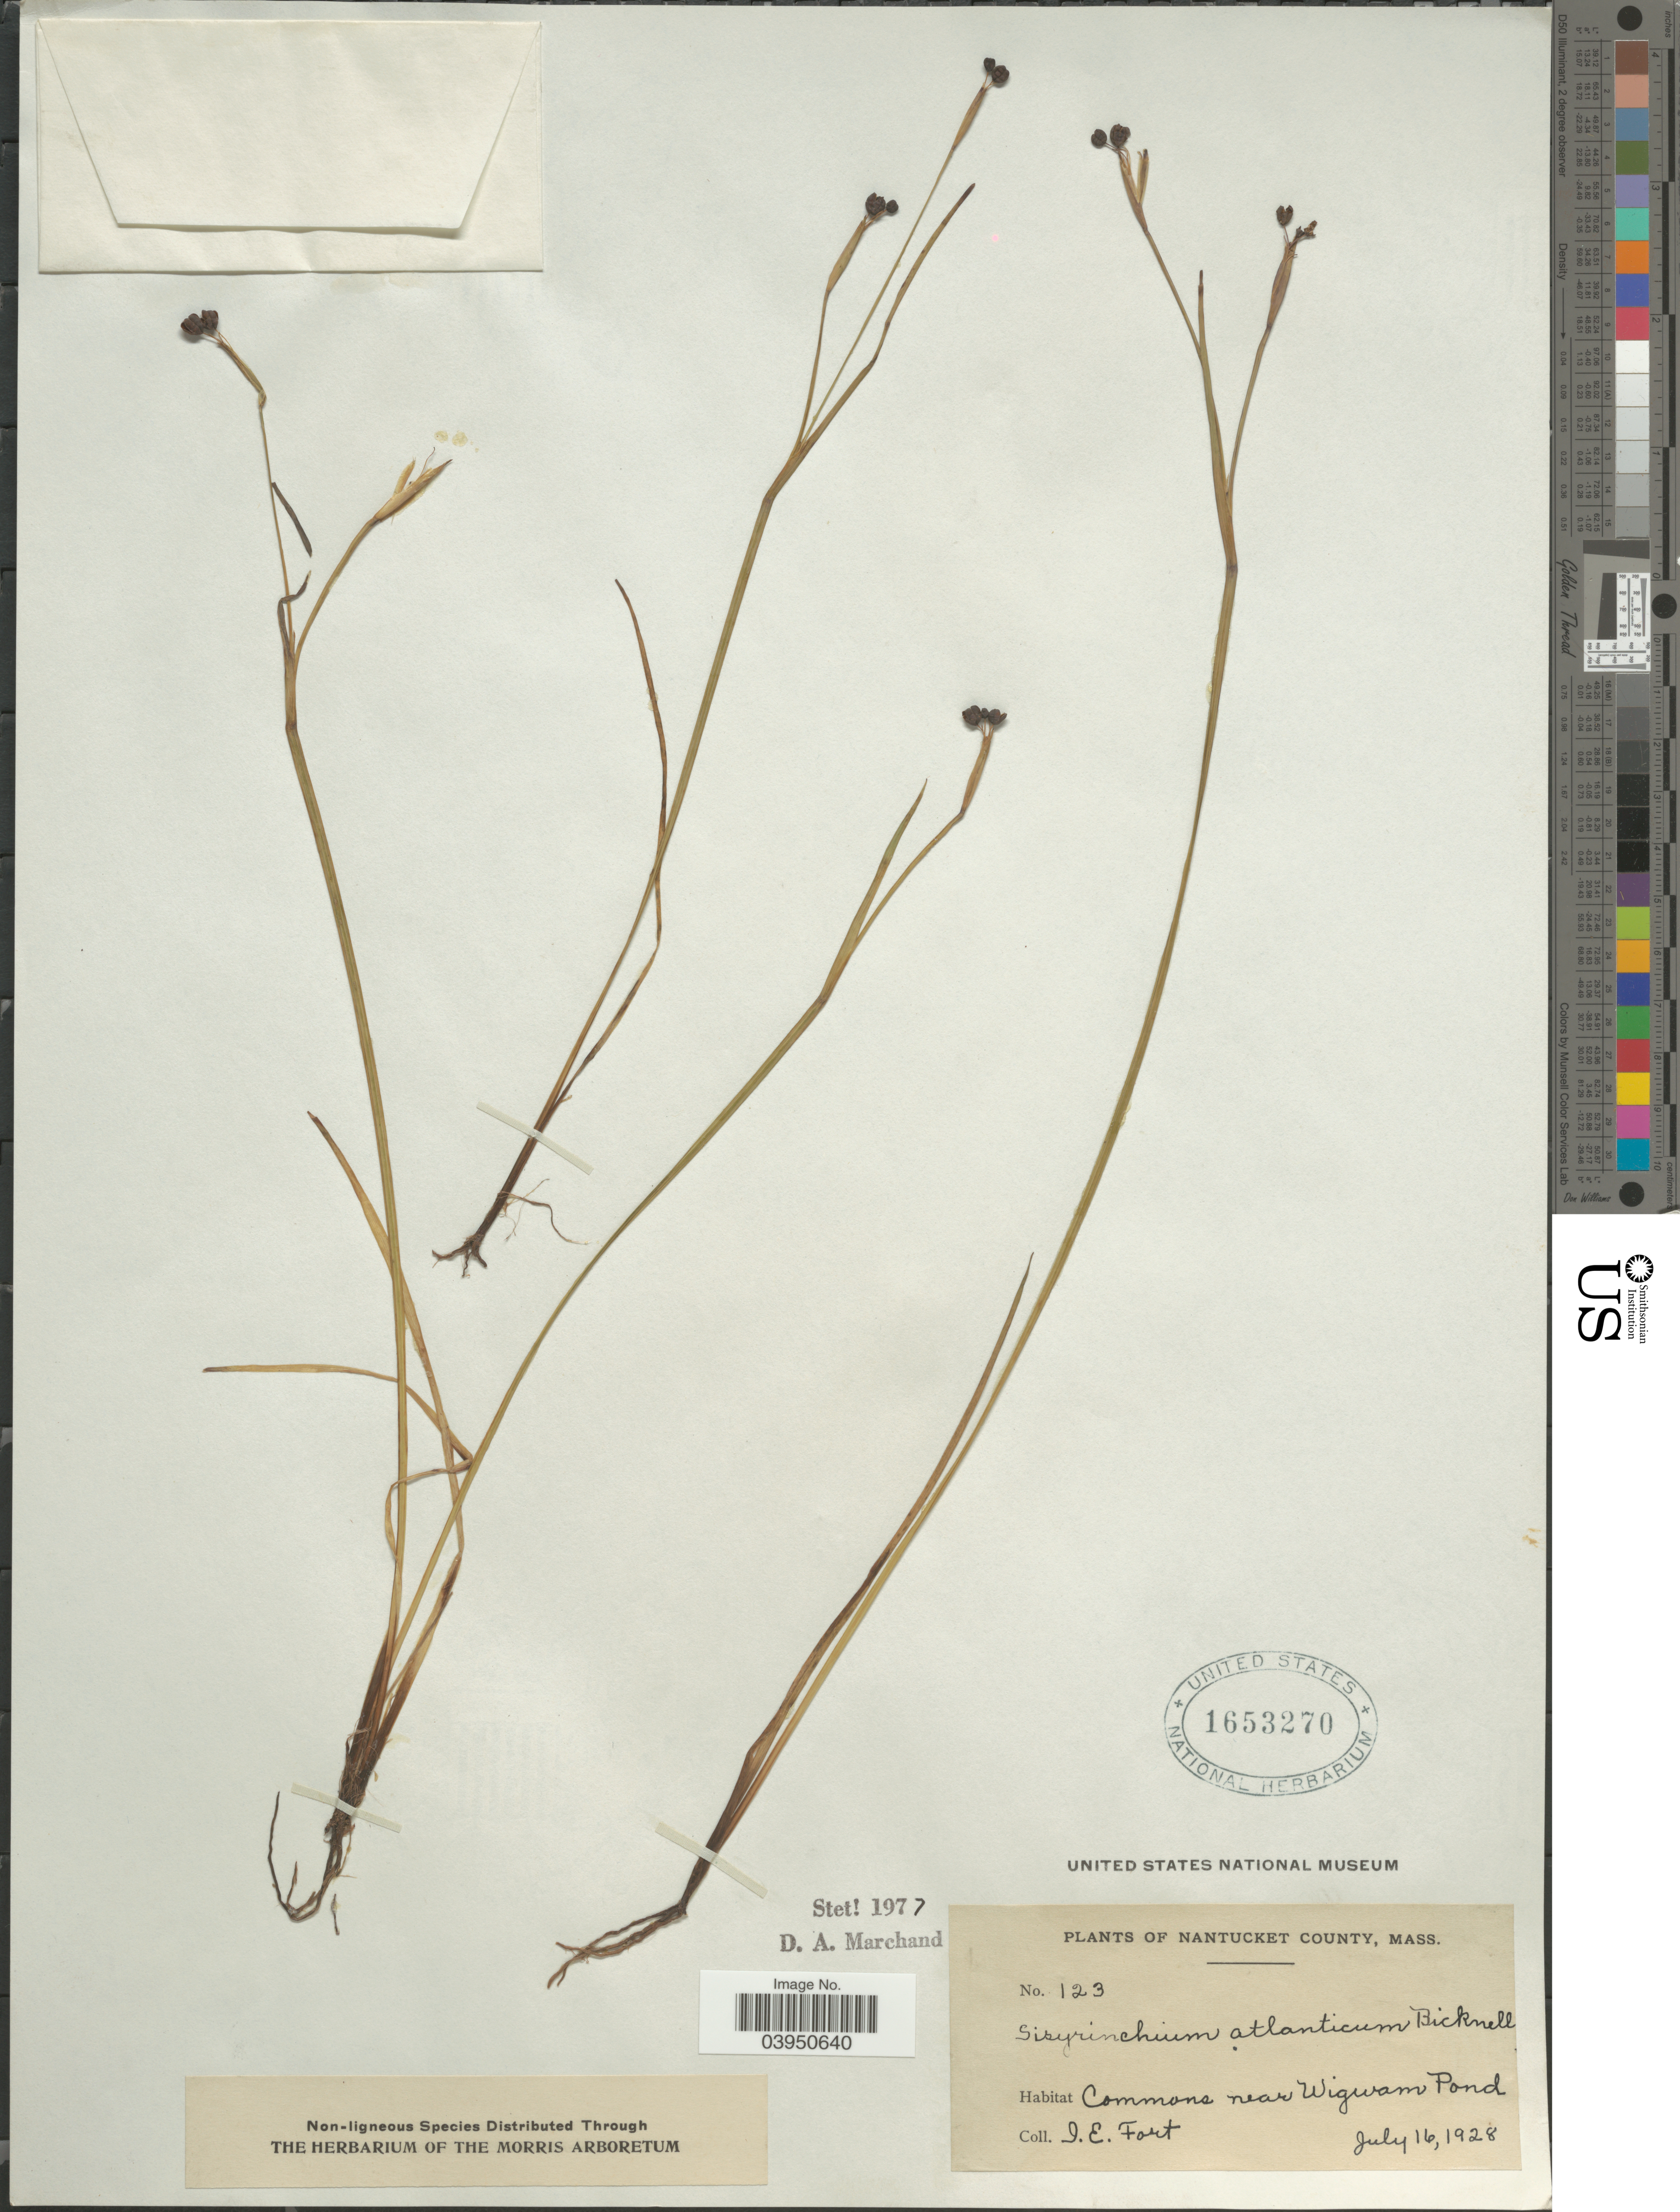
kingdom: Plantae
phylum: Tracheophyta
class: Liliopsida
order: Asparagales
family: Iridaceae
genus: Sisyrinchium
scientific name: Sisyrinchium atlanticum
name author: E.P. Bicknell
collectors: I. Fort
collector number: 123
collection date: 1928-07-16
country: United States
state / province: Massachusetts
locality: Nantucket County. Near Wigwam Pond.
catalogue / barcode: US 1653270